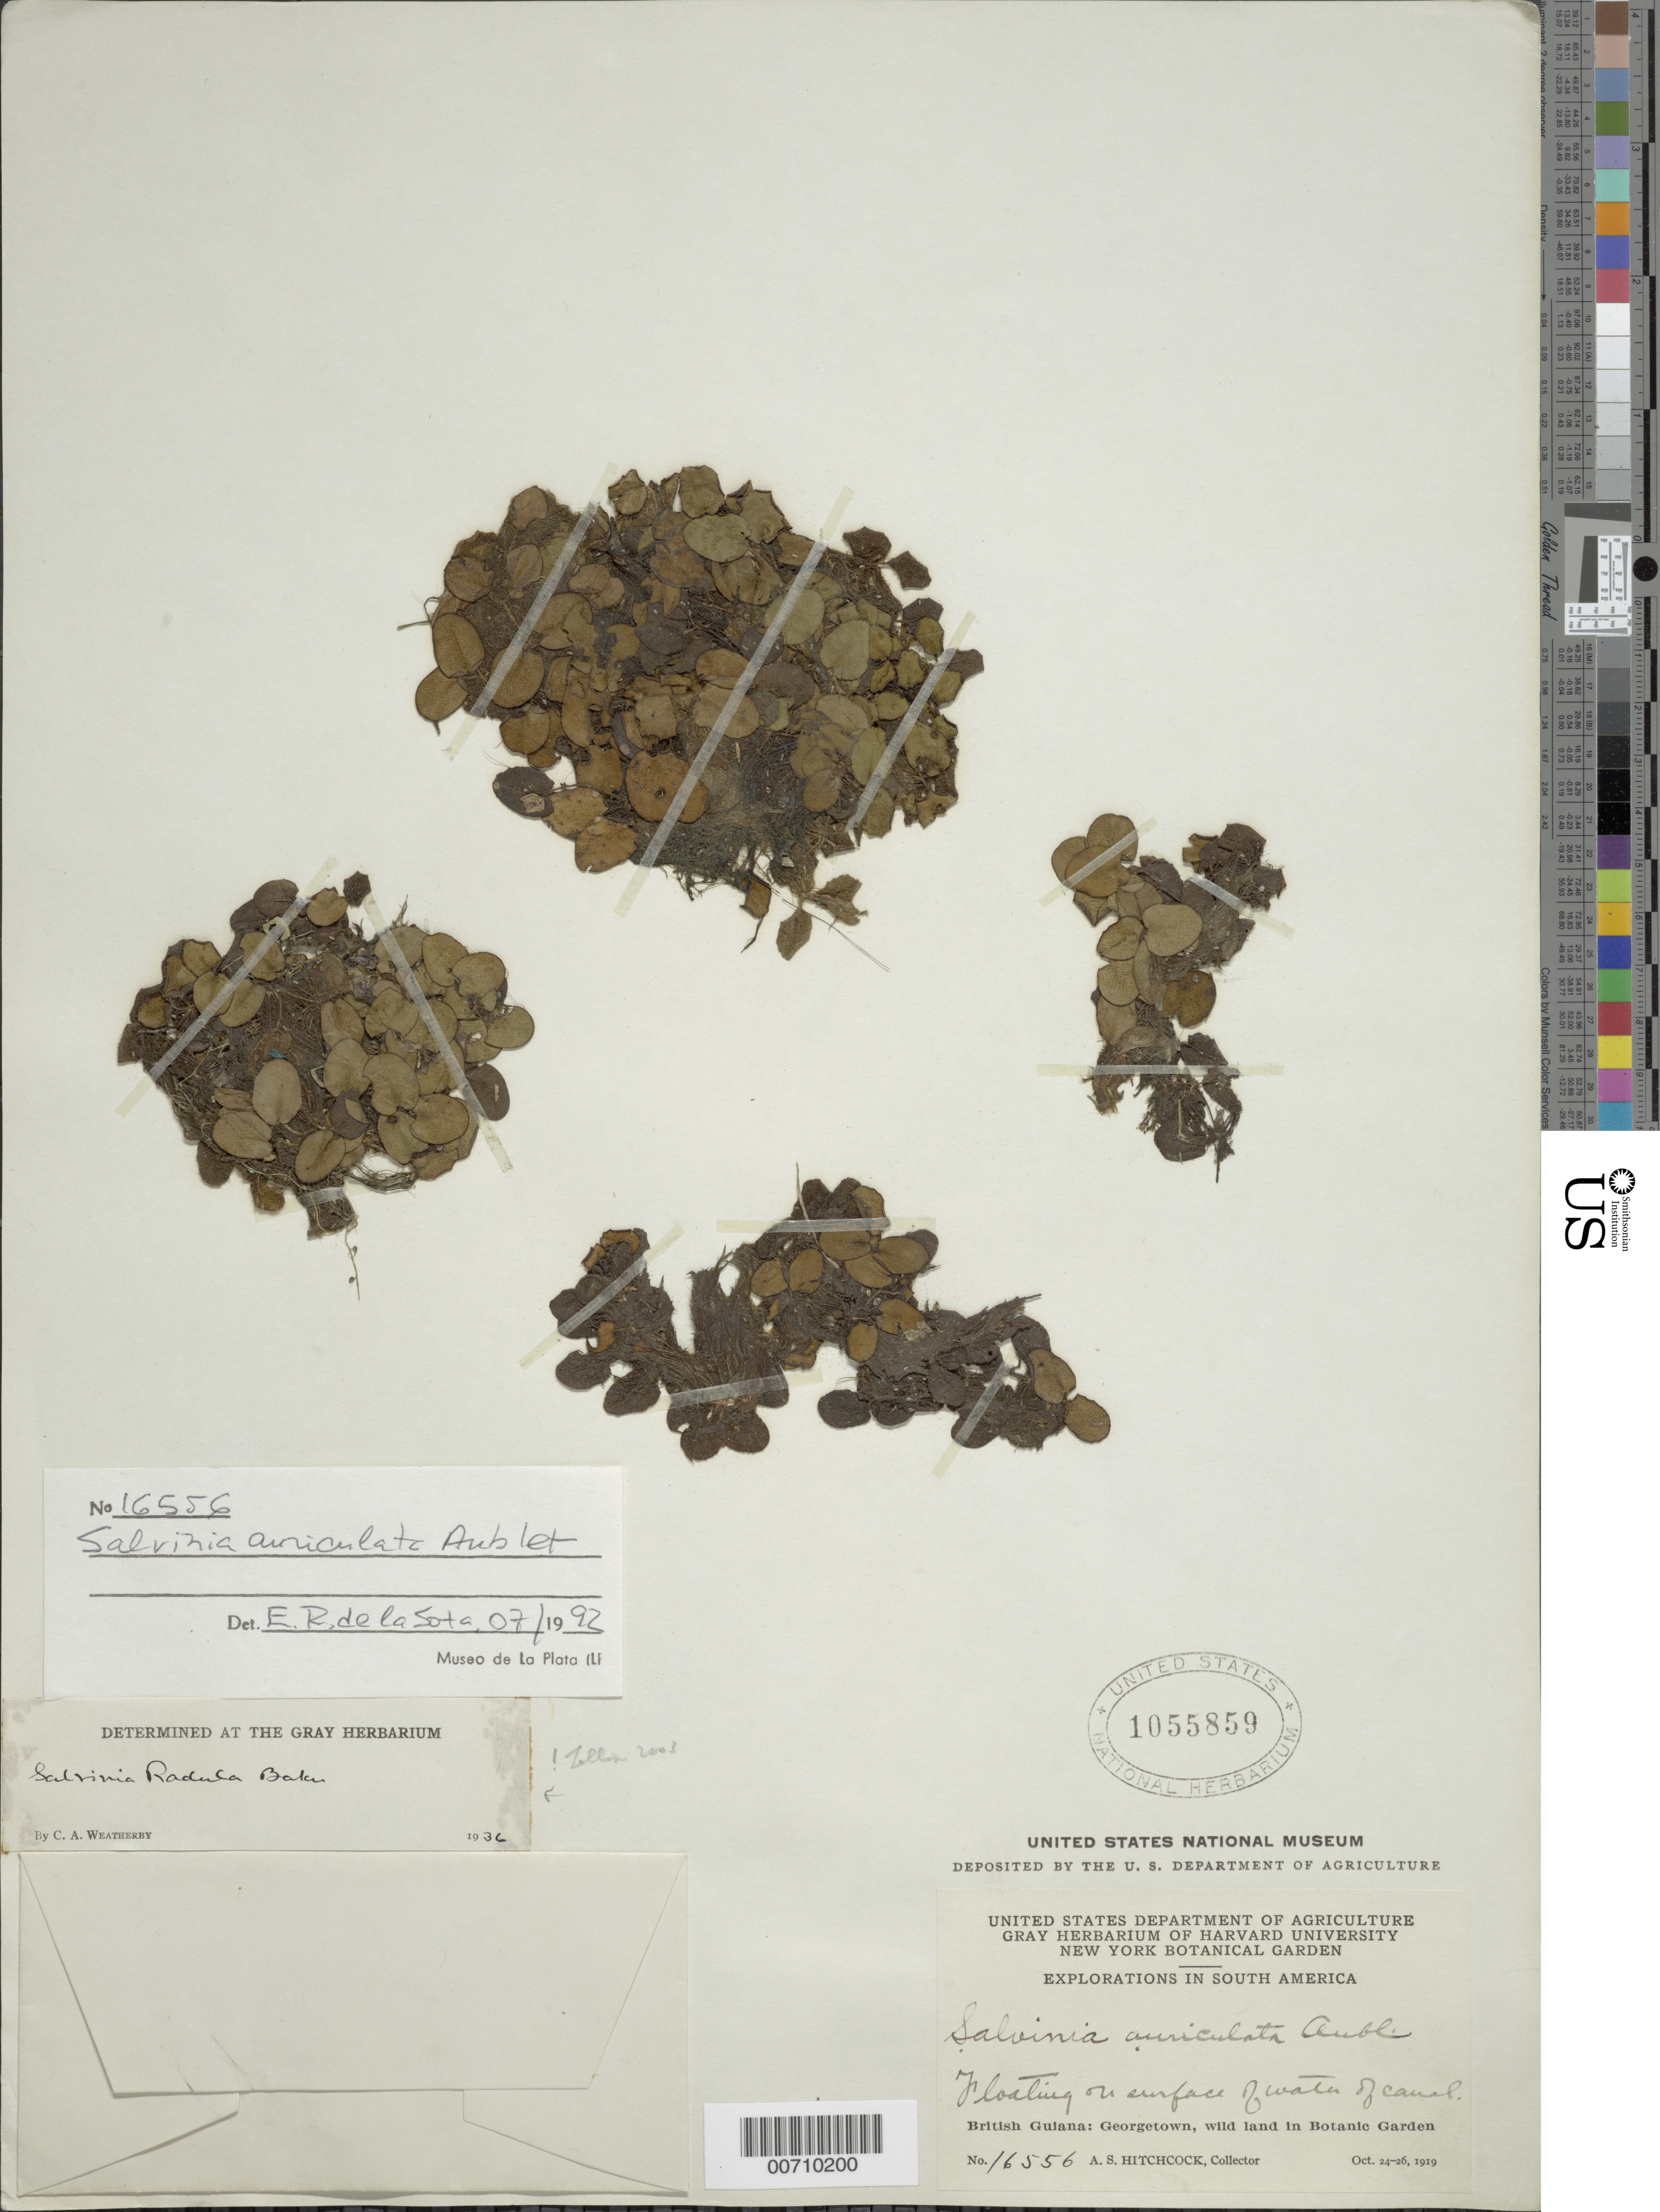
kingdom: Plantae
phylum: Tracheophyta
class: Polypodiopsida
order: Salviniales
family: Salviniaceae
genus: Salvinia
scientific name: Salvinia radula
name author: Baker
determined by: Lellinger, David B., (BOT), Smithsonian Institution - National Museum of Natural History (UNITED STATES)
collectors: A. S. Hitchcock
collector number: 16556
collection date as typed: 24-Oct-19 to 26-Oct-19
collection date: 1919-10-24/1919-10-26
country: Guyana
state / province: Demerara-Mahaica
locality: Georgetown, wild land in Botanic Garden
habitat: On surface of water of canal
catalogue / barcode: US 1055859